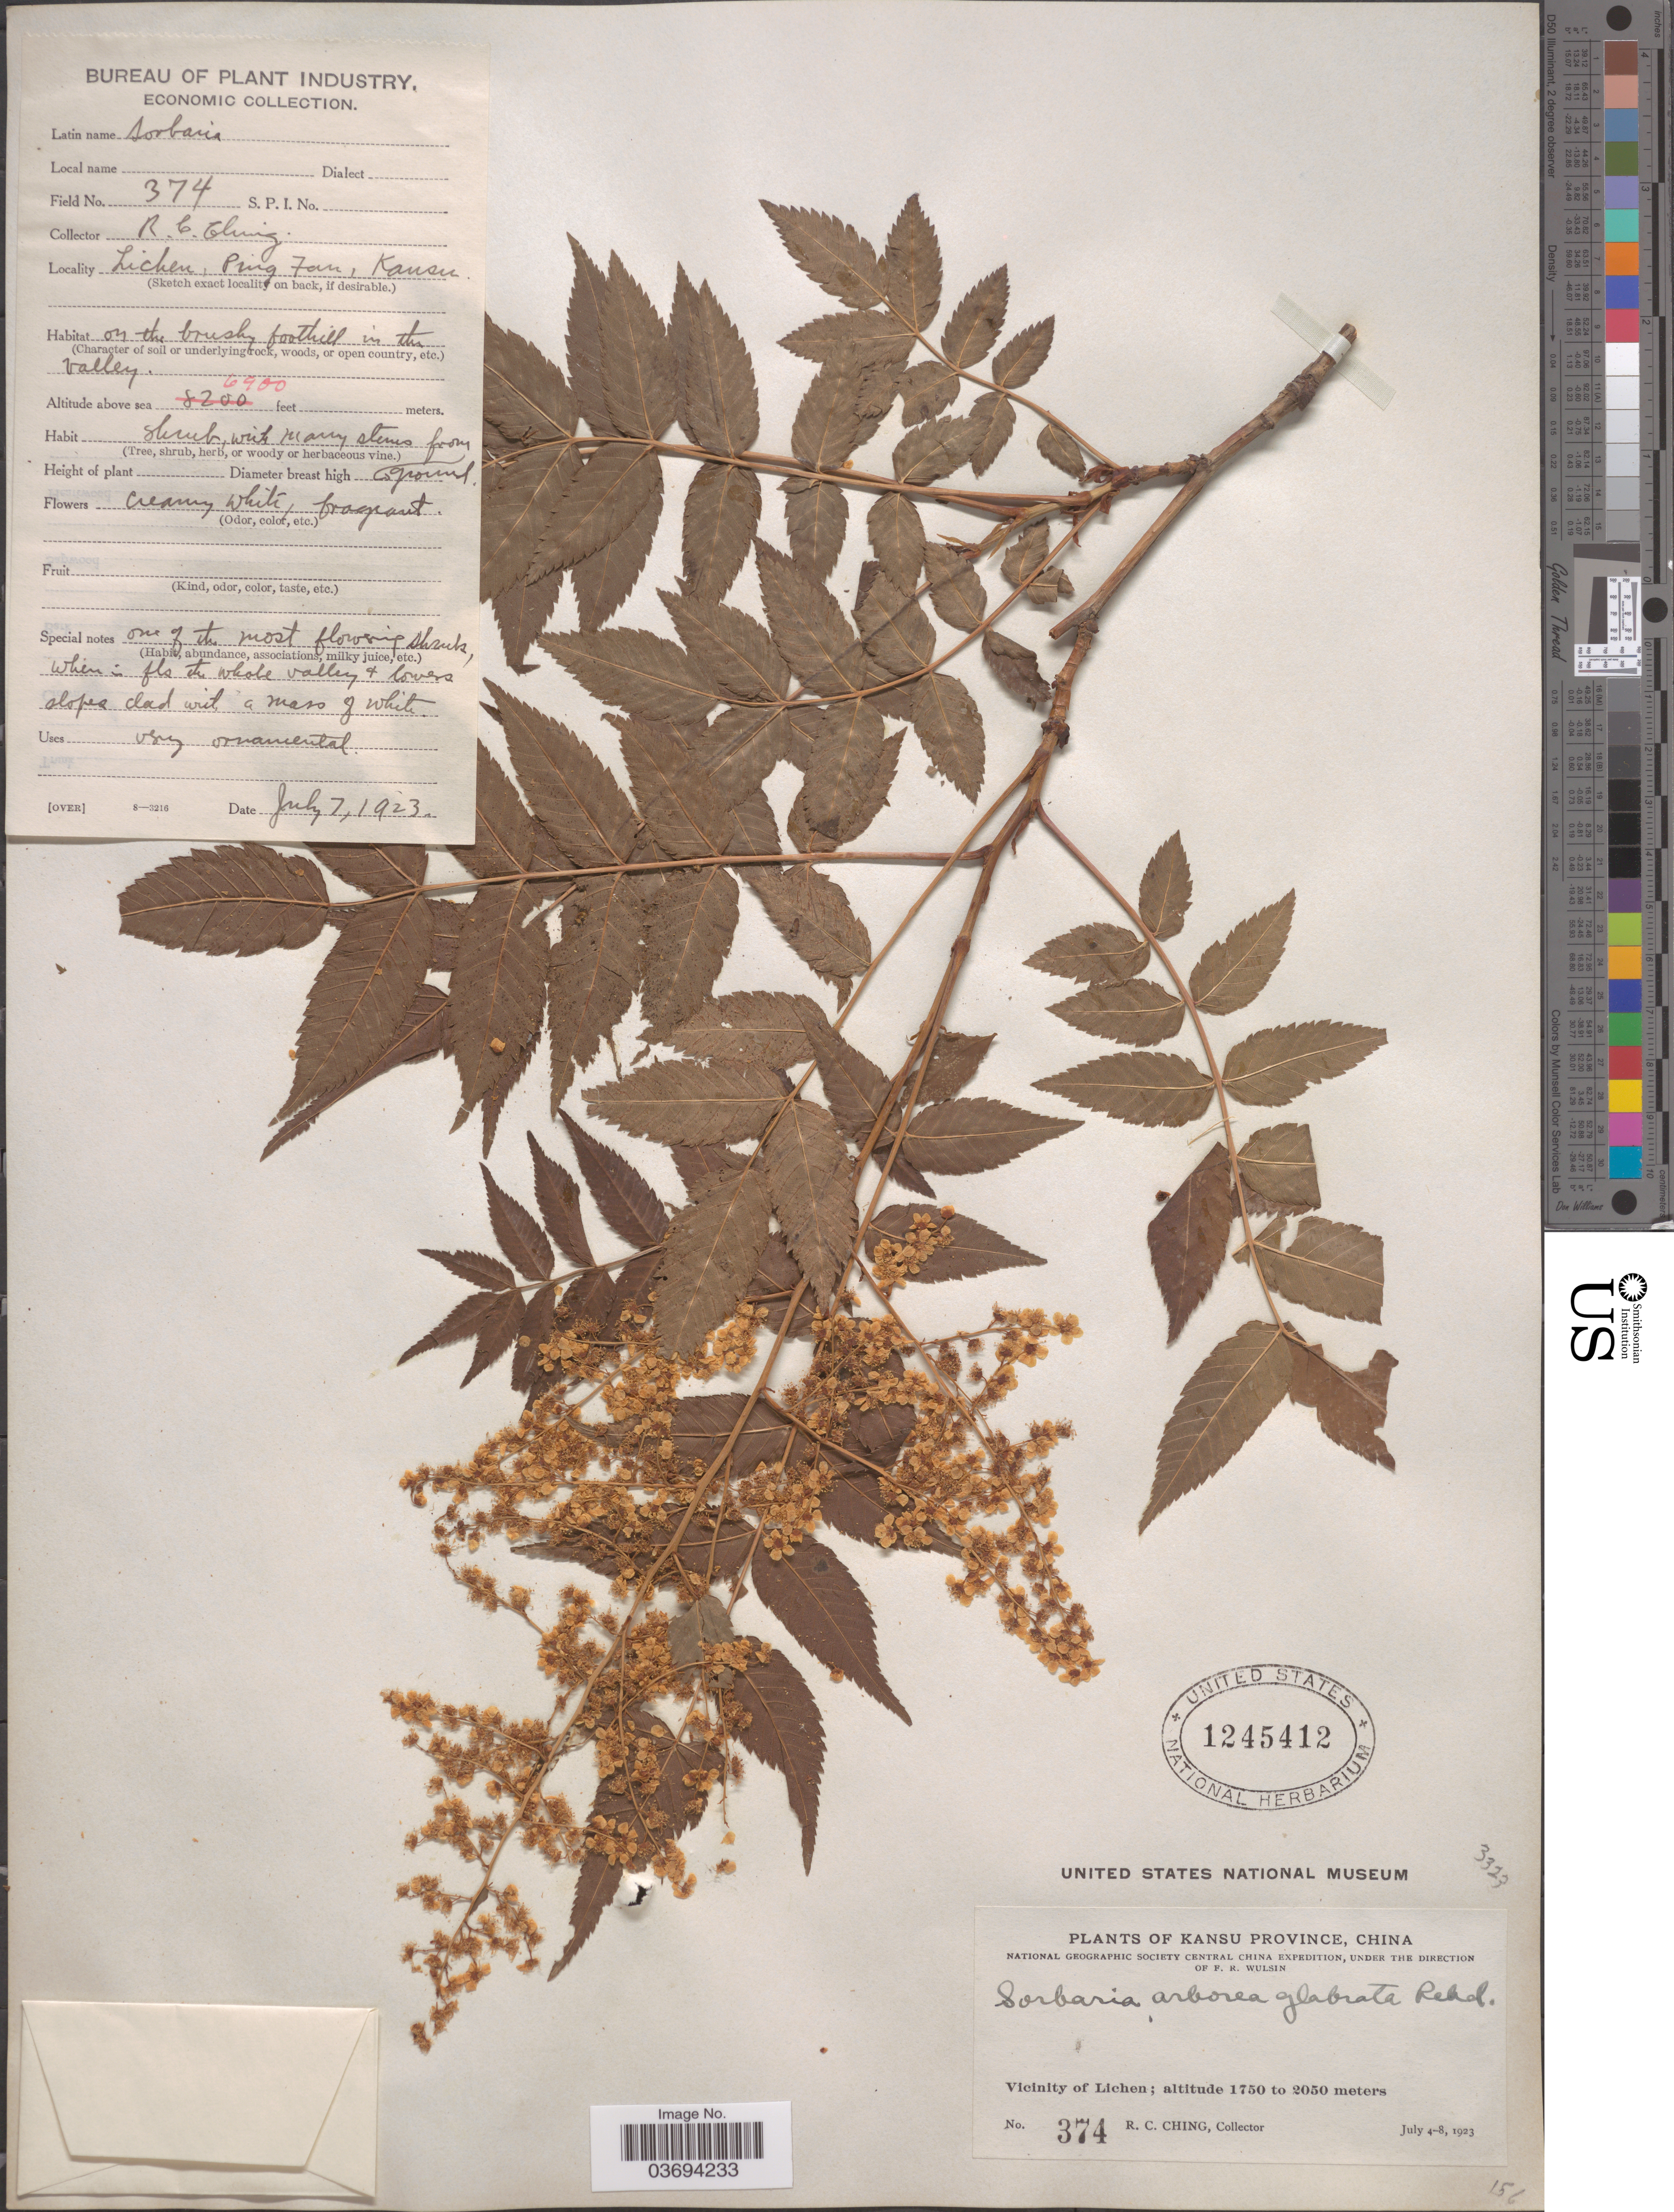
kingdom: Plantae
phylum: Tracheophyta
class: Magnoliopsida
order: Rosales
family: Rosaceae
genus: Sorbaria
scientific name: Sorbaria arborea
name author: C.K. Schneid.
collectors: R. C. Ching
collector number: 374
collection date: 1923-07-07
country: China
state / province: Gansu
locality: Kansu Province. Vicinity of Lichen. Ping Fan.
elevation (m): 2103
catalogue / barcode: US 1245412